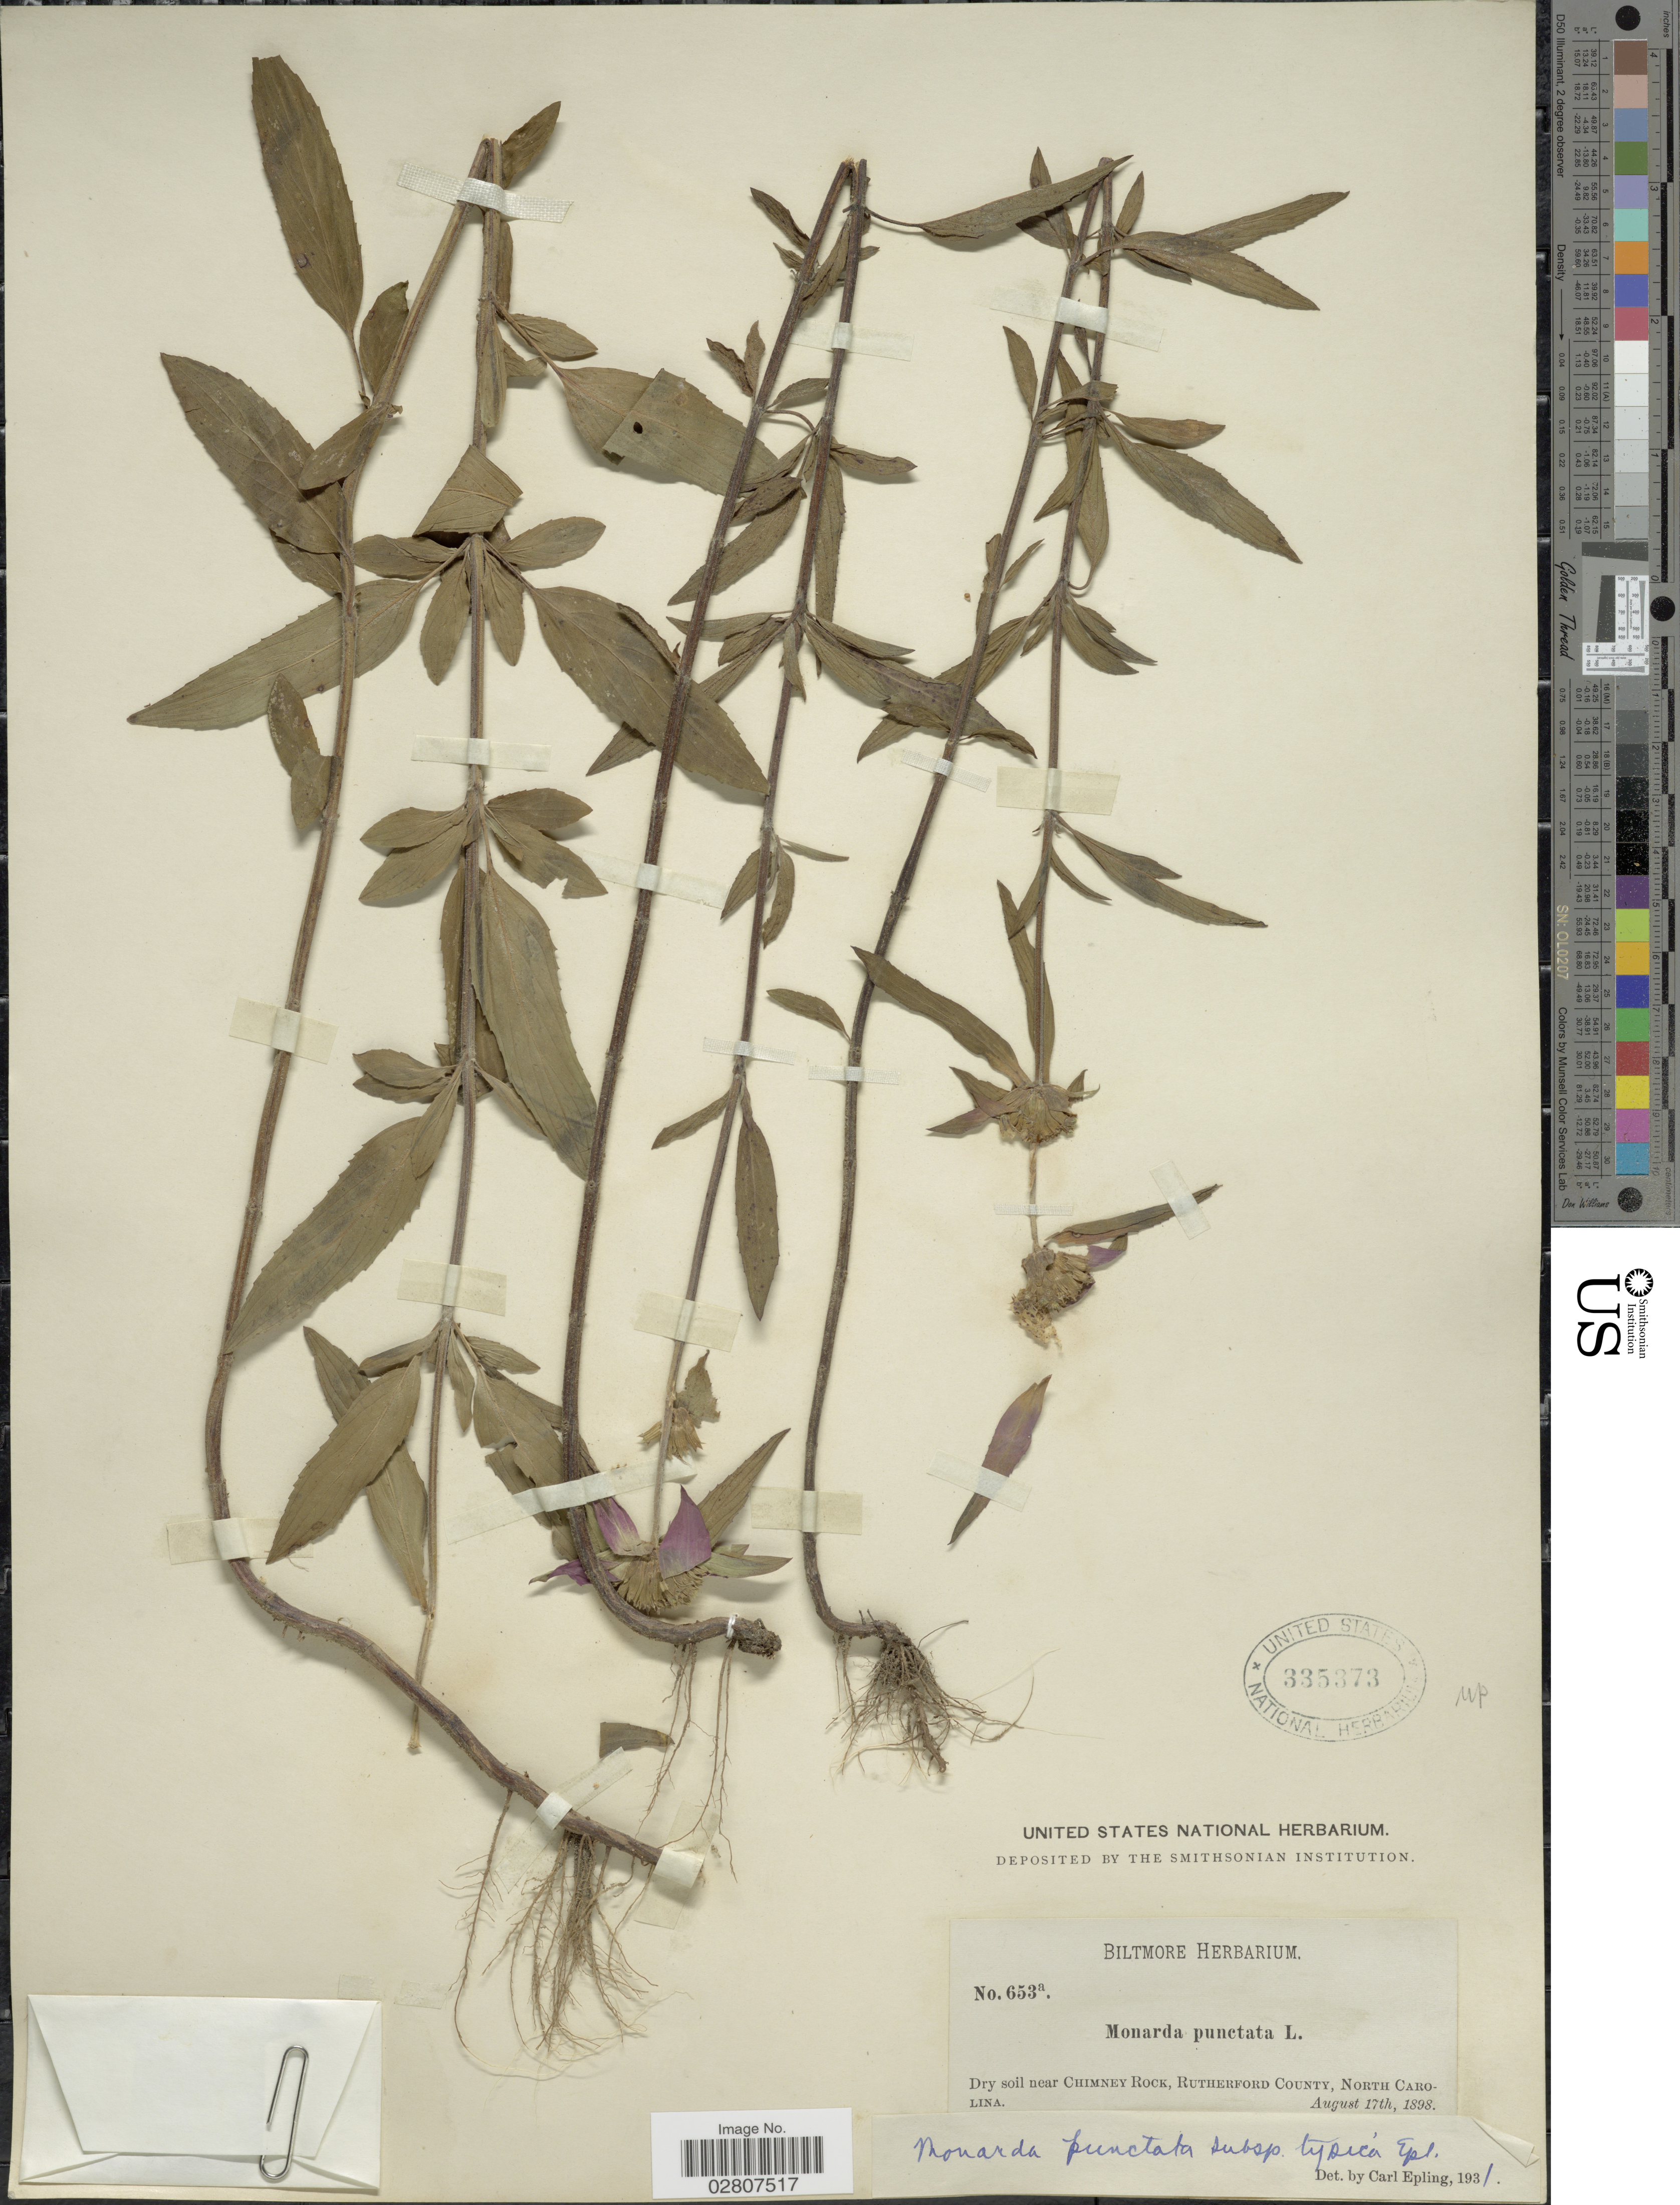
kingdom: Plantae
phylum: Tracheophyta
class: Magnoliopsida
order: Lamiales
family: Lamiaceae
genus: Monarda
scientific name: Monarda punctata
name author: L.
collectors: ex herb. Biltmore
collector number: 653a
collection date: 1898-08-17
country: United States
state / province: North Carolina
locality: Dry soil near Chimney Rock, Rutherford County, North Carolina.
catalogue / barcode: US 335373